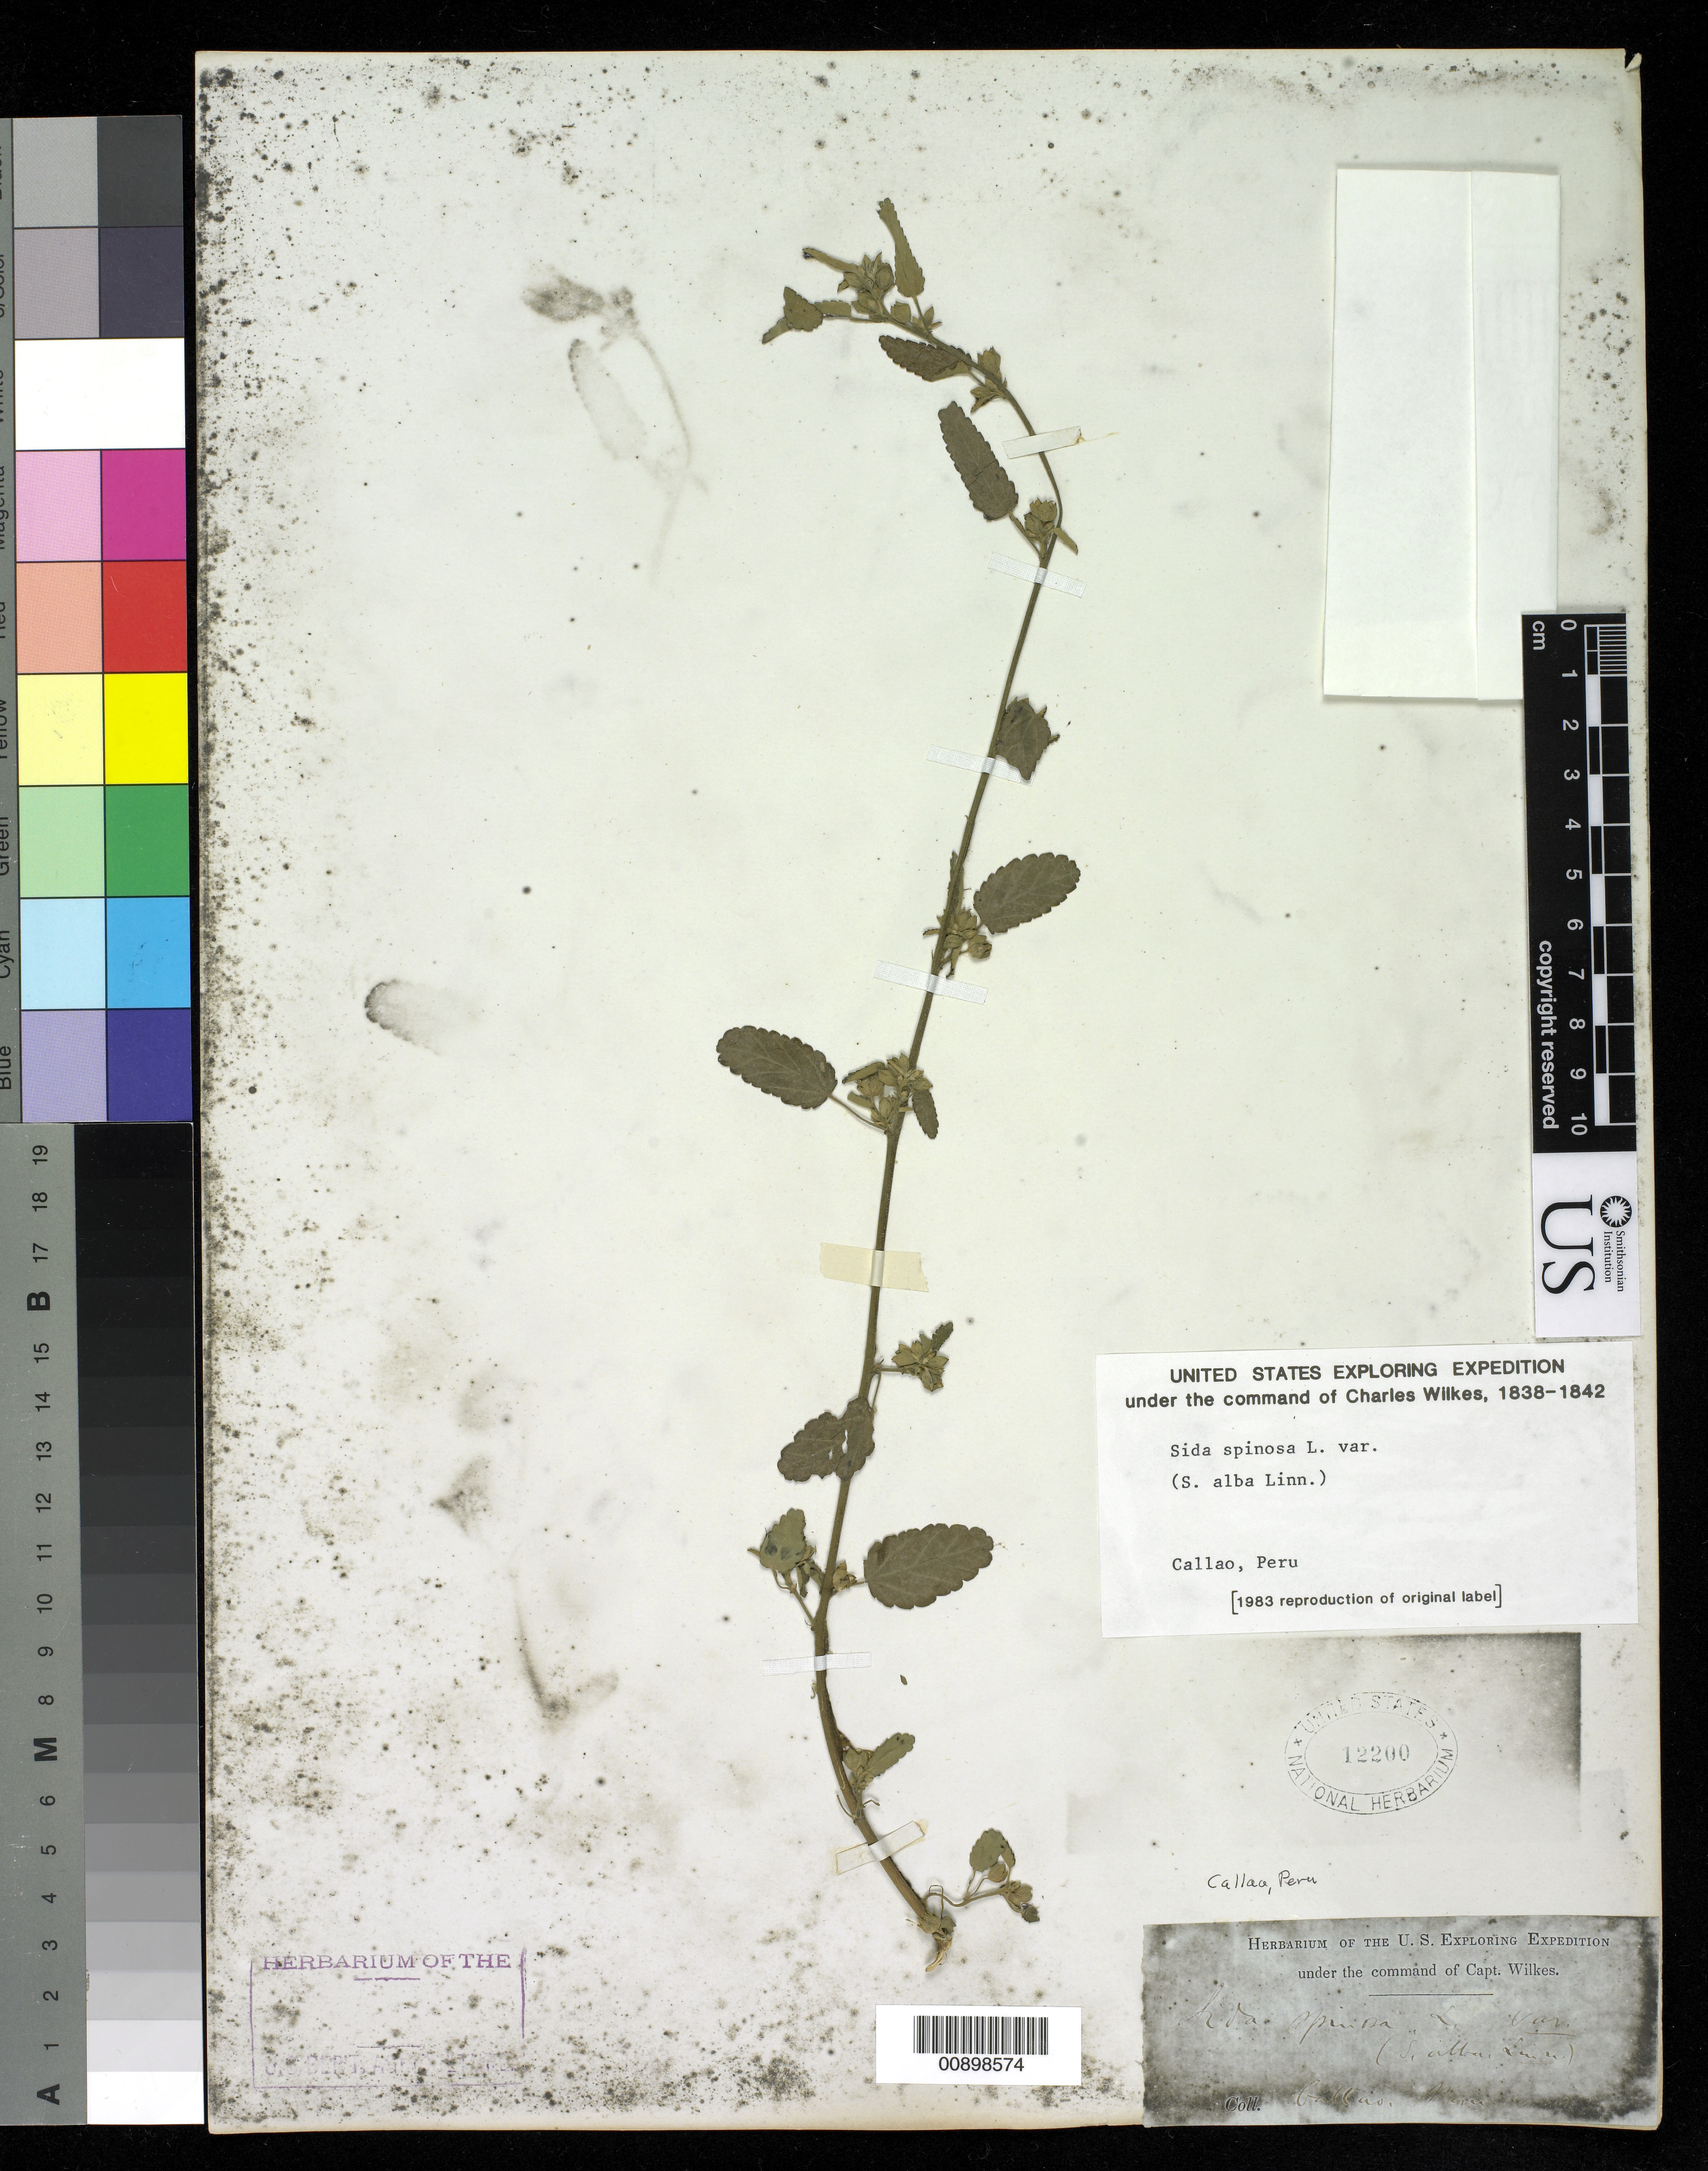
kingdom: Plantae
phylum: Tracheophyta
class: Magnoliopsida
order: Malvales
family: Malvaceae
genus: Sida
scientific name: Sida spinosa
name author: L.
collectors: Wilkes Explor. Exped.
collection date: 1838/1842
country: Peru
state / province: Callao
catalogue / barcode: US 12200